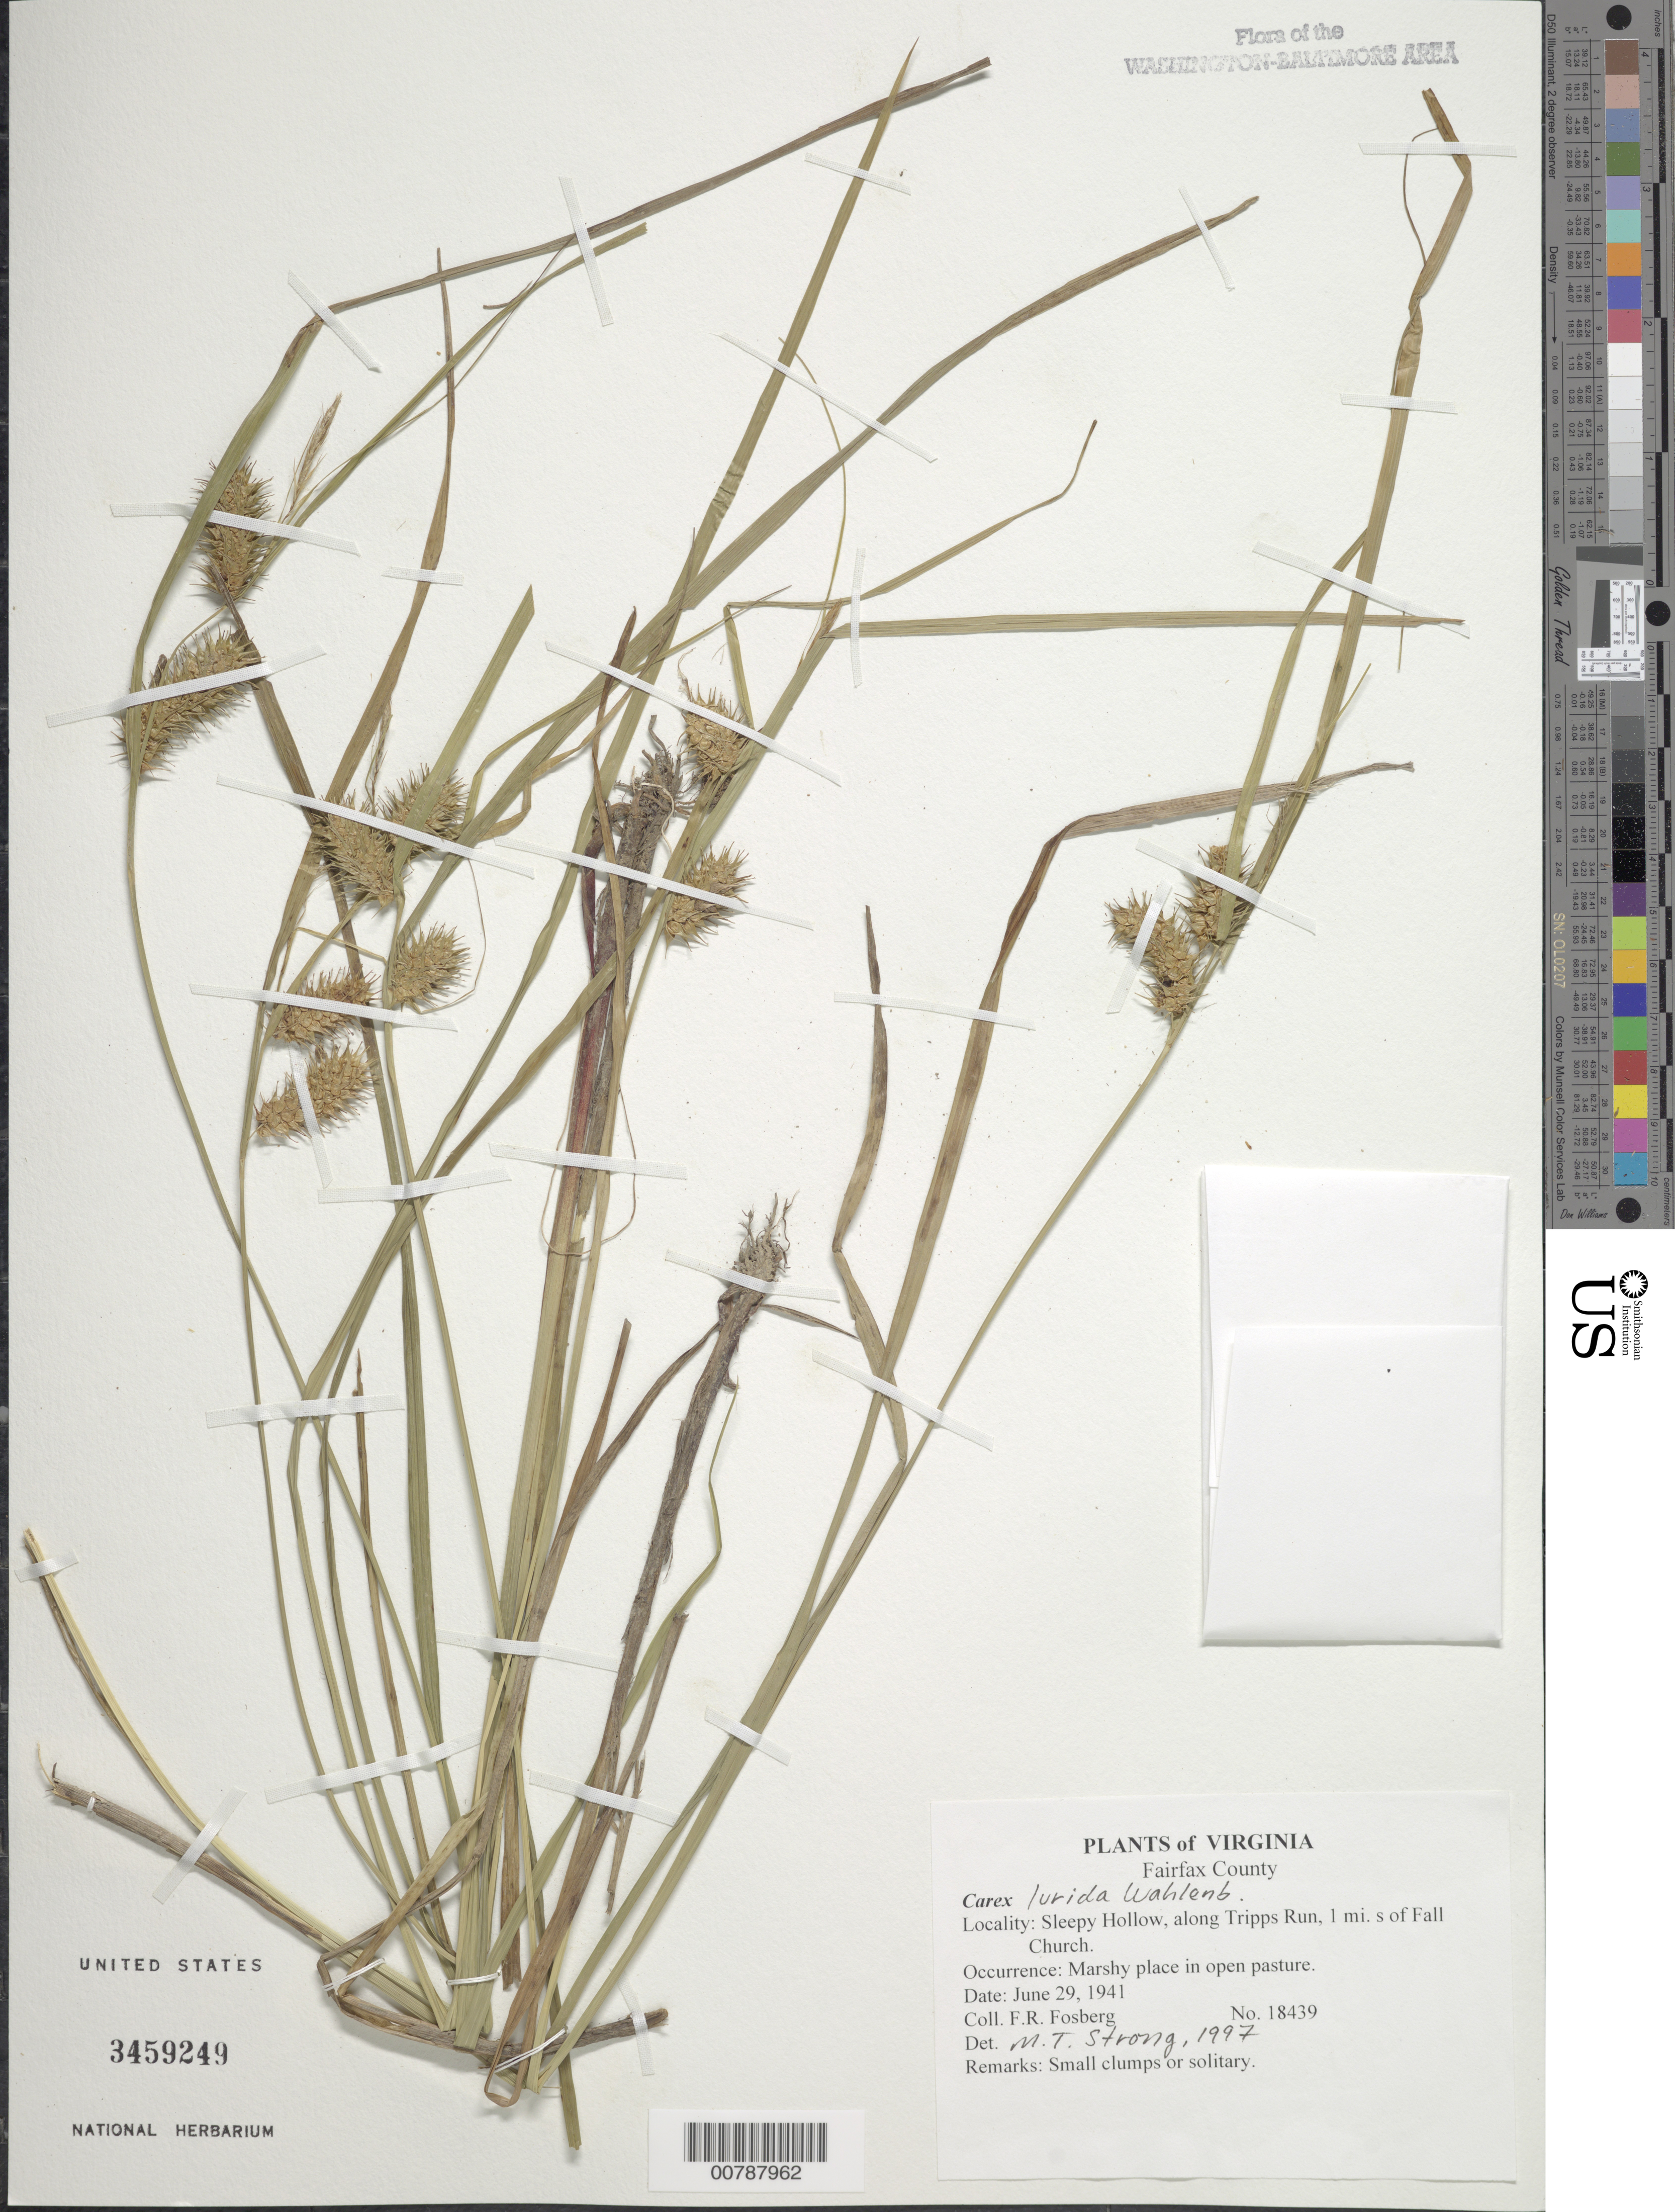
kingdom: Plantae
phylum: Tracheophyta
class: Liliopsida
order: Poales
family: Cyperaceae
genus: Carex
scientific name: Carex lurida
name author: Wahlenb.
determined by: Strong, M. T., (US), Smithsonian Institution - National Museum of Natural History (UNITED STATES)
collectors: F. R. Fosberg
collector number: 18439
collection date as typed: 29 Jun 1941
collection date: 1941-06-29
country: United States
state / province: Virginia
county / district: Fairfax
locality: Sleepy Hollow, along Tripps Run, 1 mi. S of Falls Church.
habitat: Marshy place in open pasture.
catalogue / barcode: US 3459249